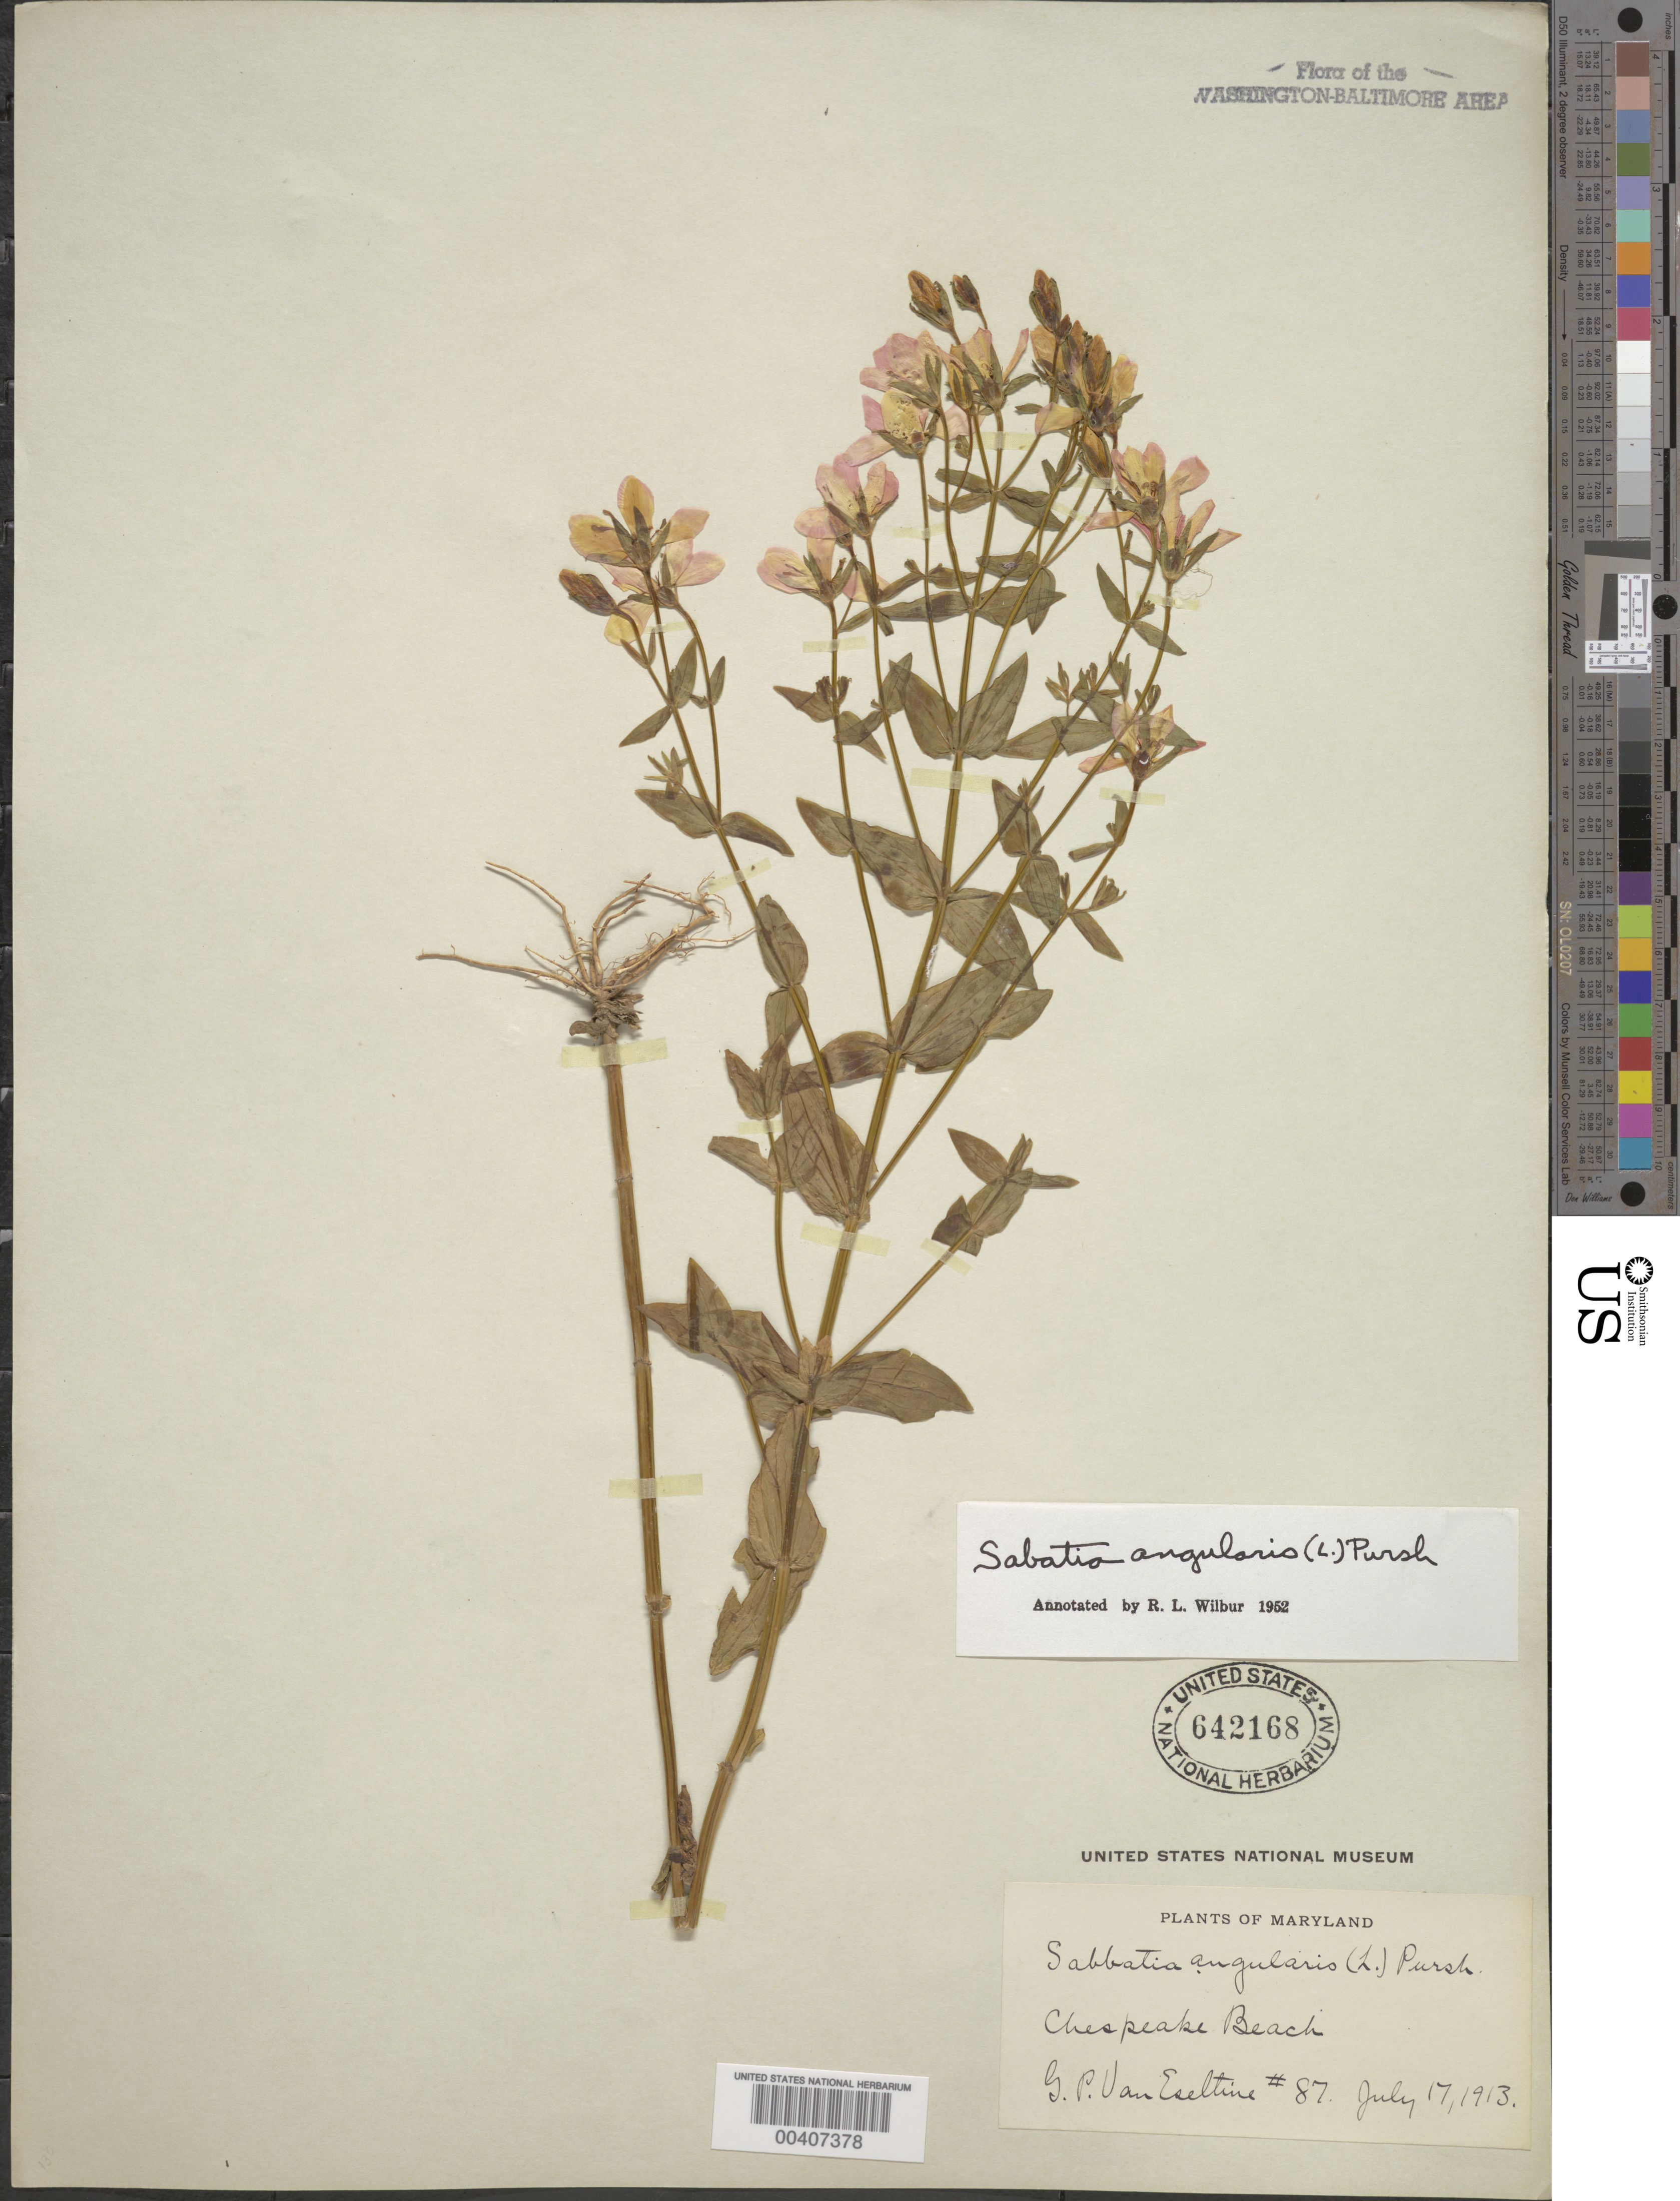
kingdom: Plantae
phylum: Tracheophyta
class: Magnoliopsida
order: Gentianales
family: Gentianaceae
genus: Sabatia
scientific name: Sabatia angularis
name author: (L.) Pursh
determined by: Wilbur, R. L.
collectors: G. P. Van Eseltine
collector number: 87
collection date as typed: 17 Jul 1913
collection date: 1913-07-17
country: United States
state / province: Maryland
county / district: Calvert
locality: Chesapeake Beach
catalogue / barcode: US 642168